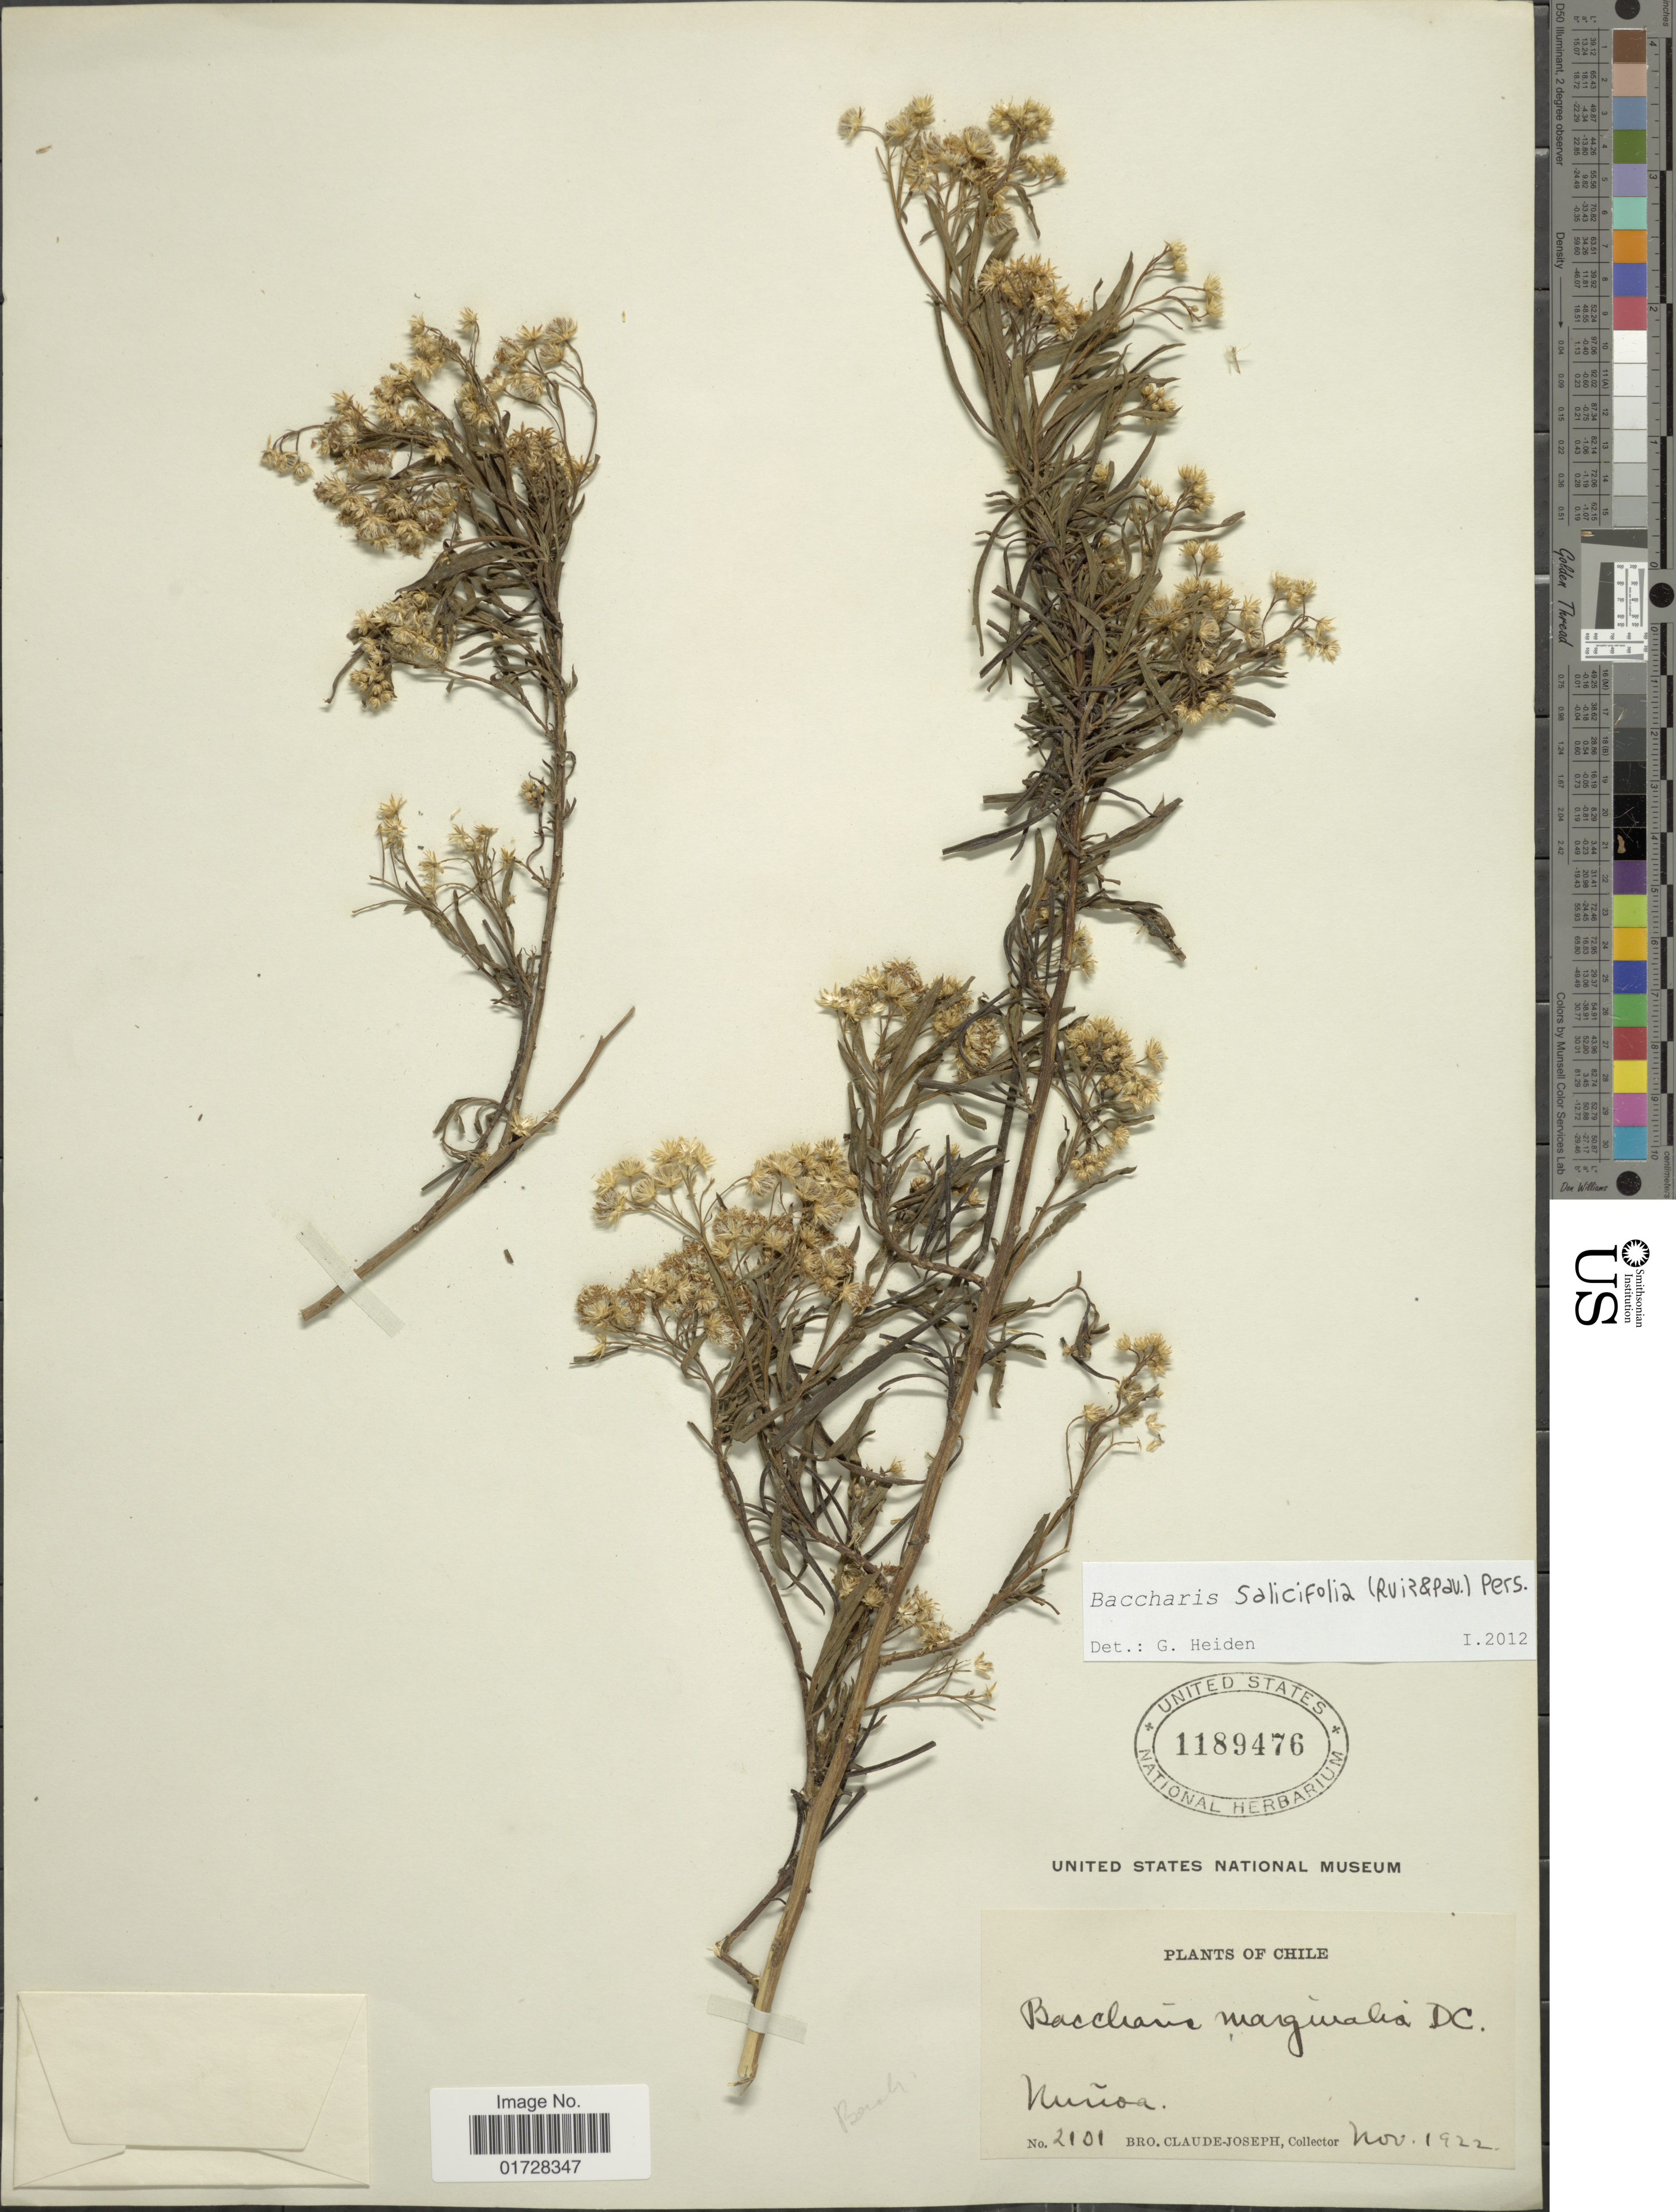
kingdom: Plantae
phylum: Tracheophyta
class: Magnoliopsida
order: Asterales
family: Asteraceae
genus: Baccharis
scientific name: Baccharis salicifolia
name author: (Ruiz & Pav.) Pers.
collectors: Bro. Claude-Joseph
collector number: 2101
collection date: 1922-11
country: Chile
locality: Nunoa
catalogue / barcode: US 1189476